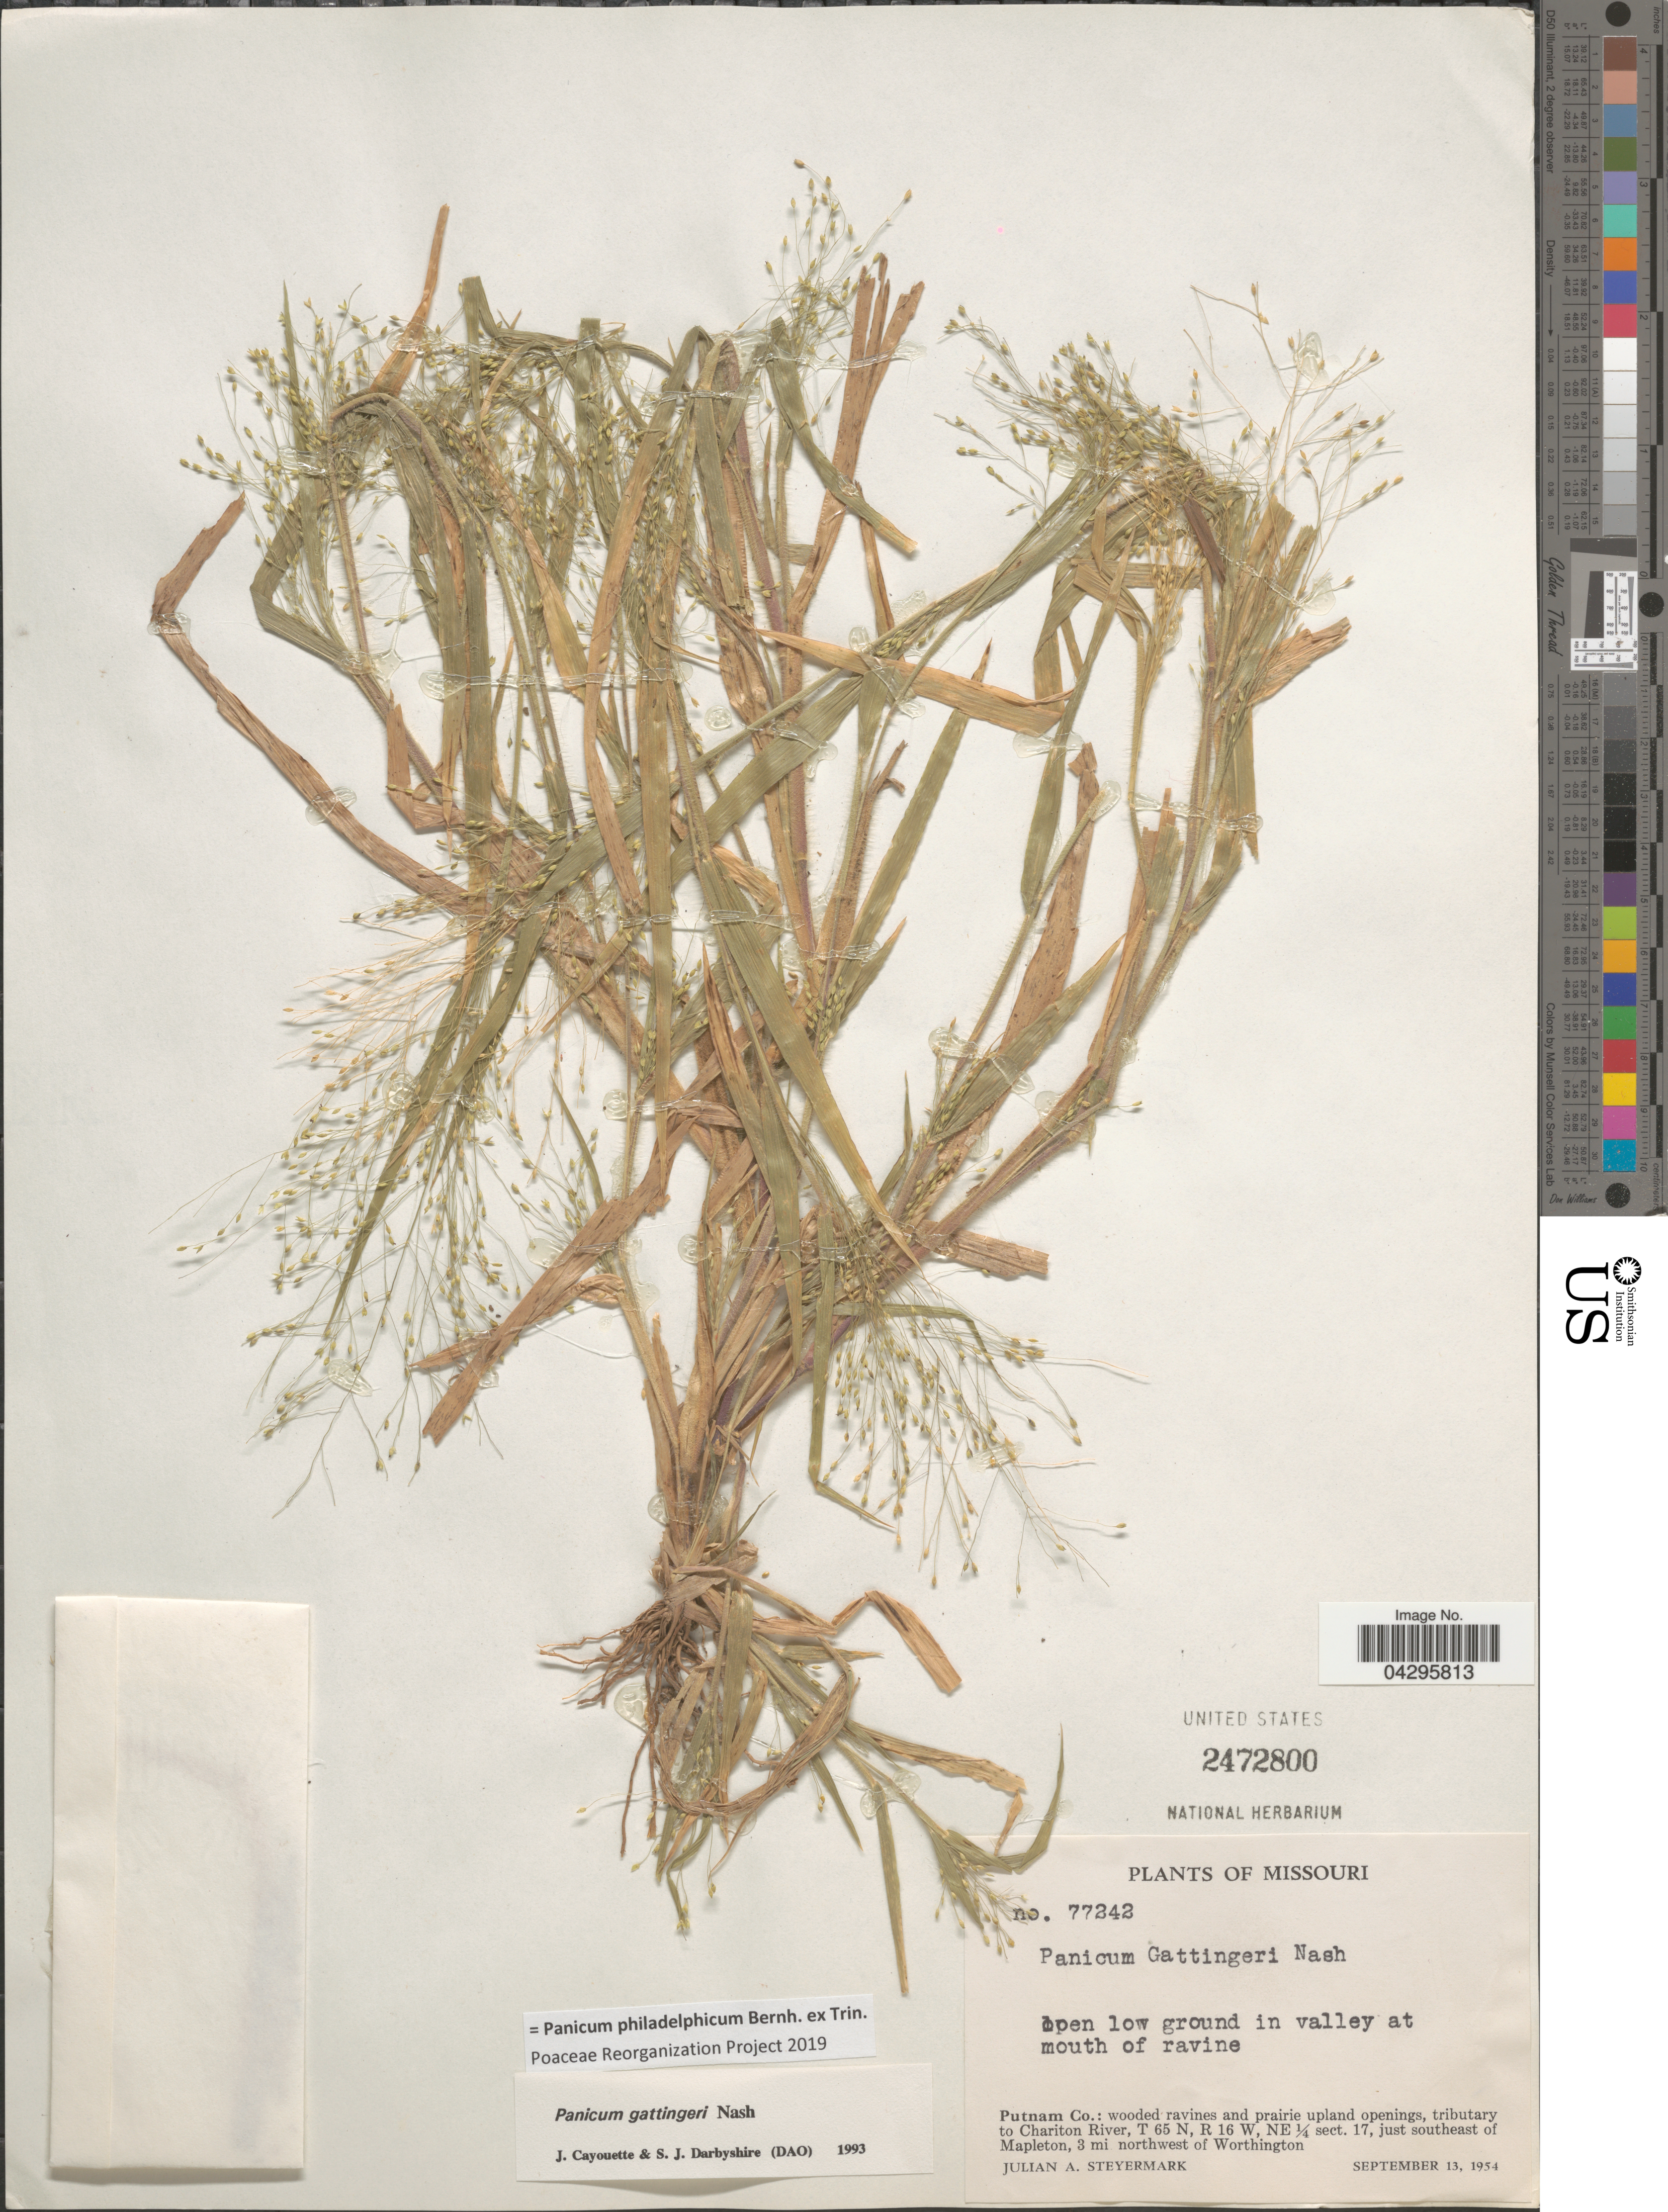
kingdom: Plantae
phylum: Tracheophyta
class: Liliopsida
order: Poales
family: Poaceae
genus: Panicum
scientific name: Panicum philadelphicum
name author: Bernh. ex Trin.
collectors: J. Steyermark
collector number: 77242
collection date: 1954-09-13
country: United States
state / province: Missouri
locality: Open low ground in valley at mouth of ravine. Putnam Co.: wooded ravines and prairie upland openings, tributary to Chariton River, T 65 N, R 16 W, NE¼ sect. 17, just southeast of Mapleton, 3 mi northwest of Worthington.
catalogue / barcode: US 2472800